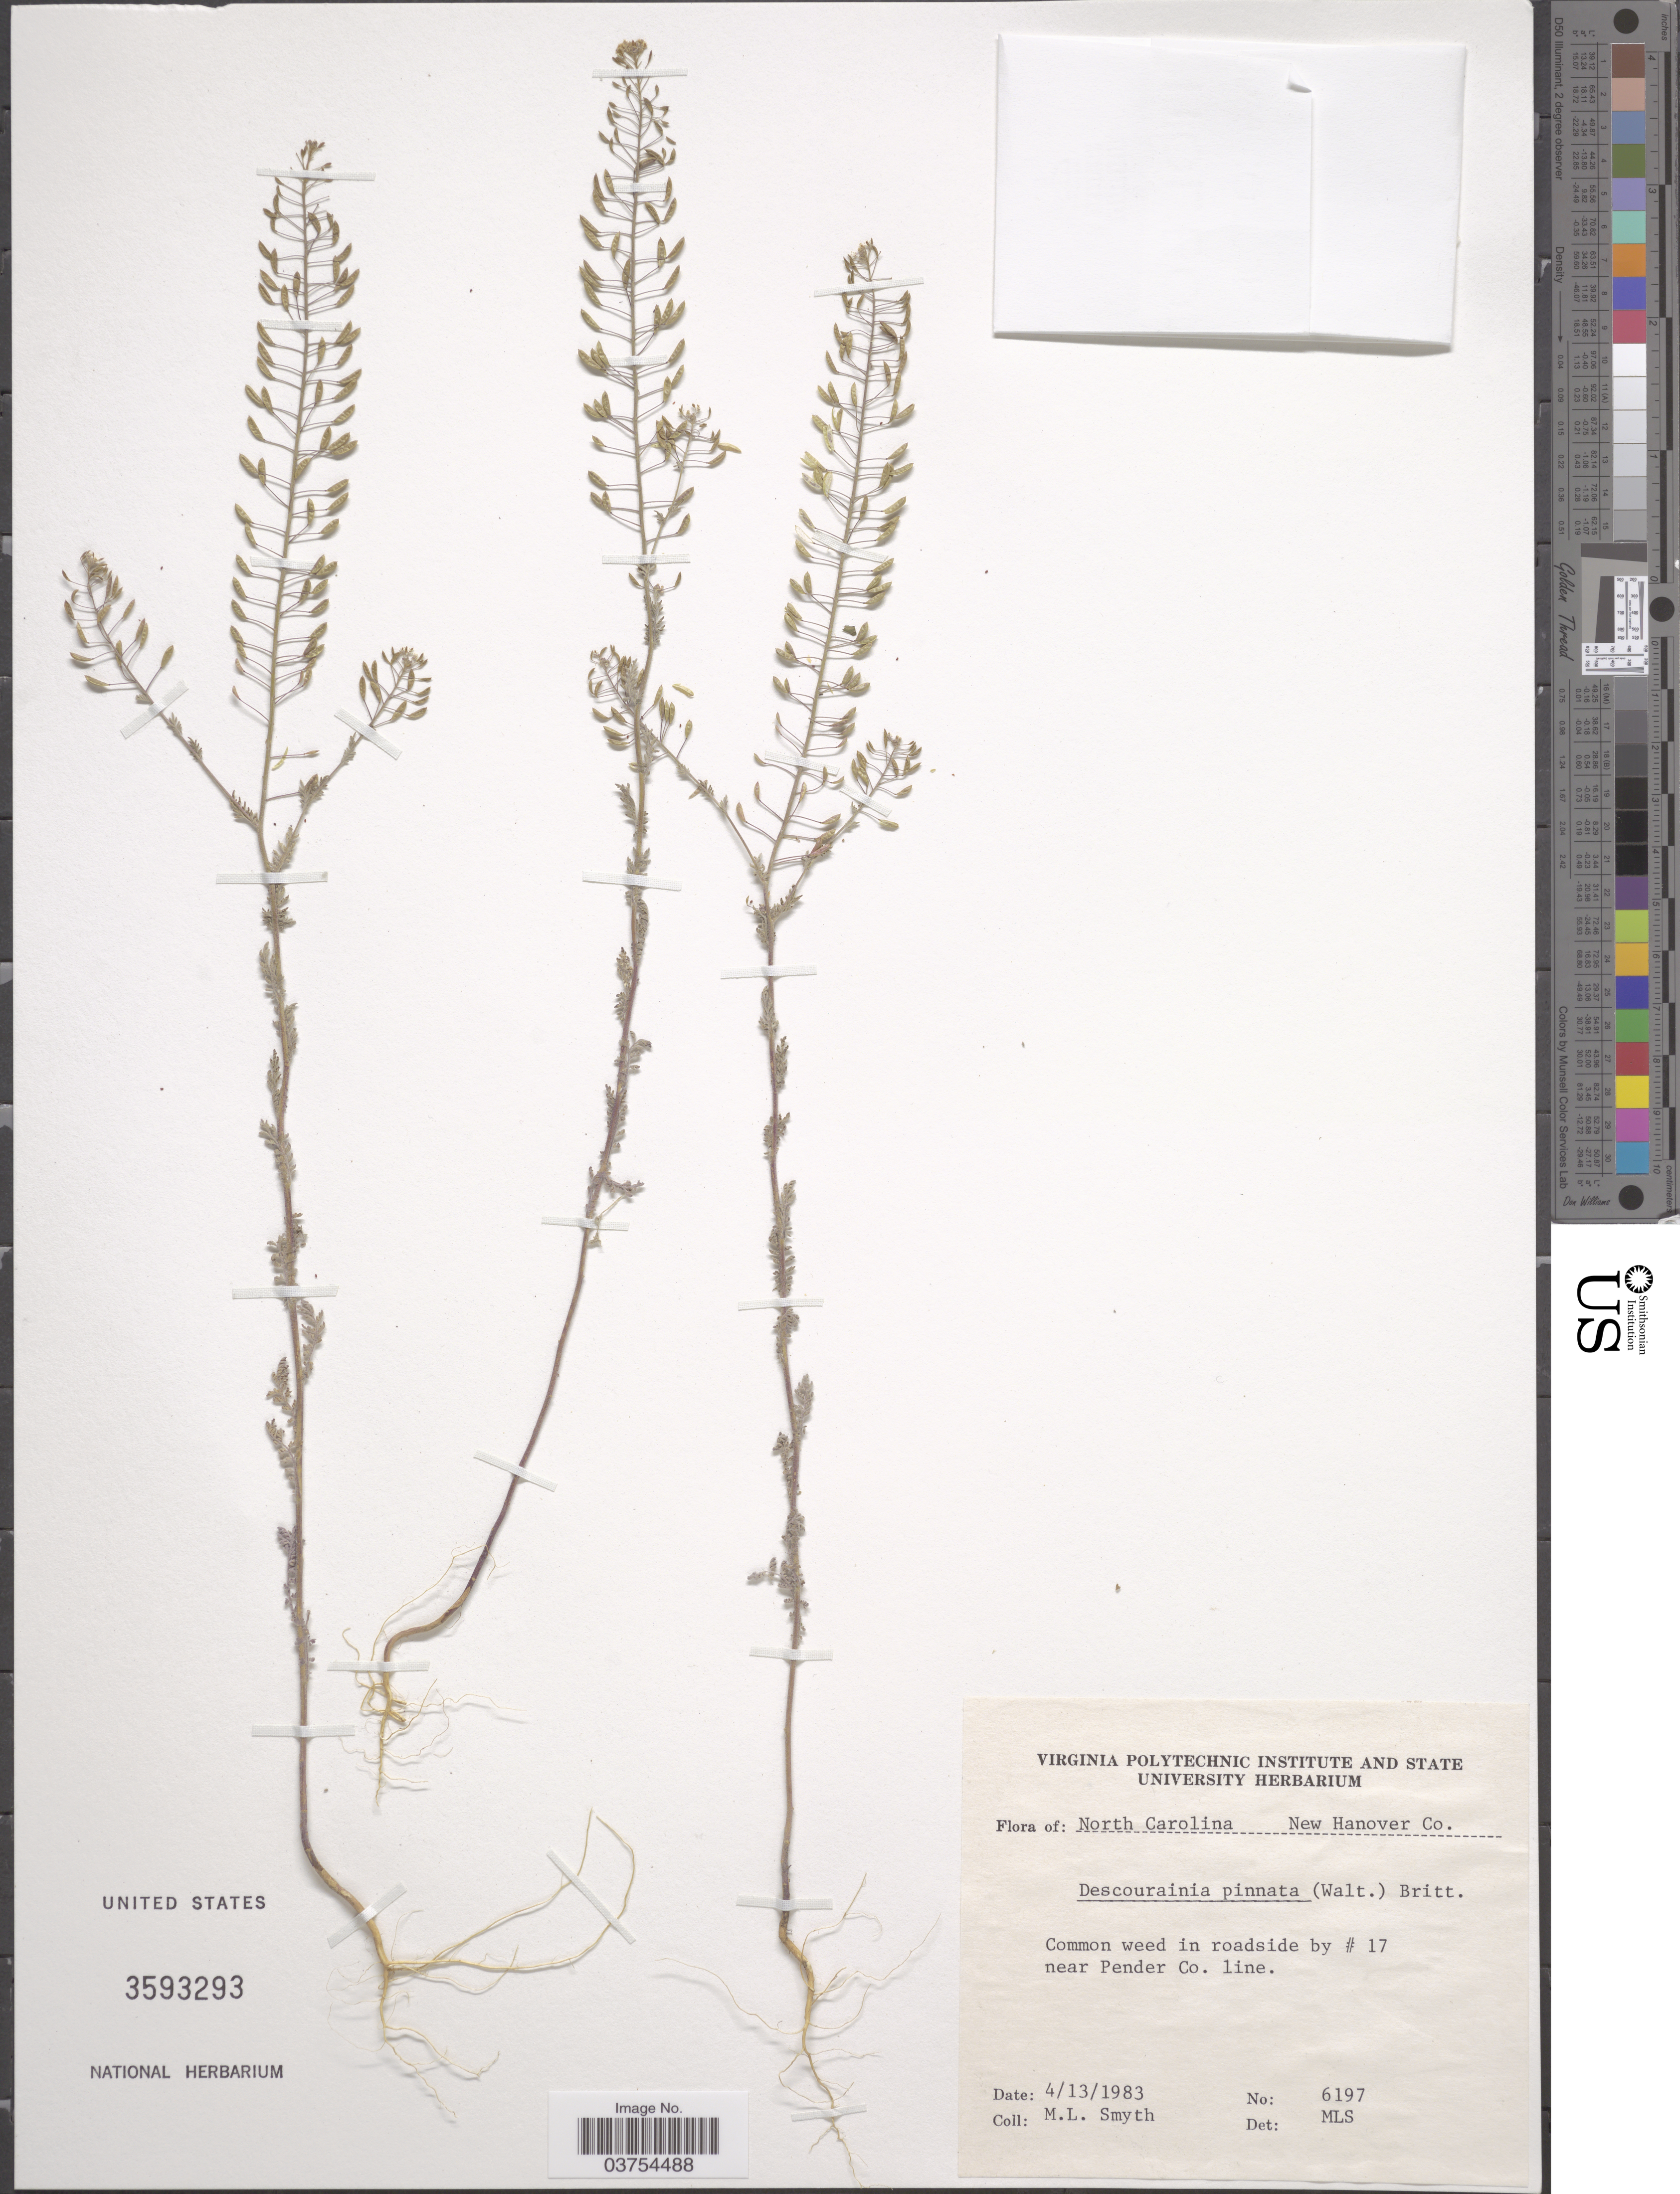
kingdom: Plantae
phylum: Tracheophyta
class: Magnoliopsida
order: Brassicales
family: Brassicaceae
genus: Descurainia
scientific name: Descurainia pinnata subsp. typica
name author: (C.A. Mey.) Detling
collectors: M. Smyth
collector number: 6197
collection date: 1983-04-13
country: United States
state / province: North Carolina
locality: New Hanover Co. Common weed in roadside by #17 near Pender Co. line.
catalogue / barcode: US 3593293